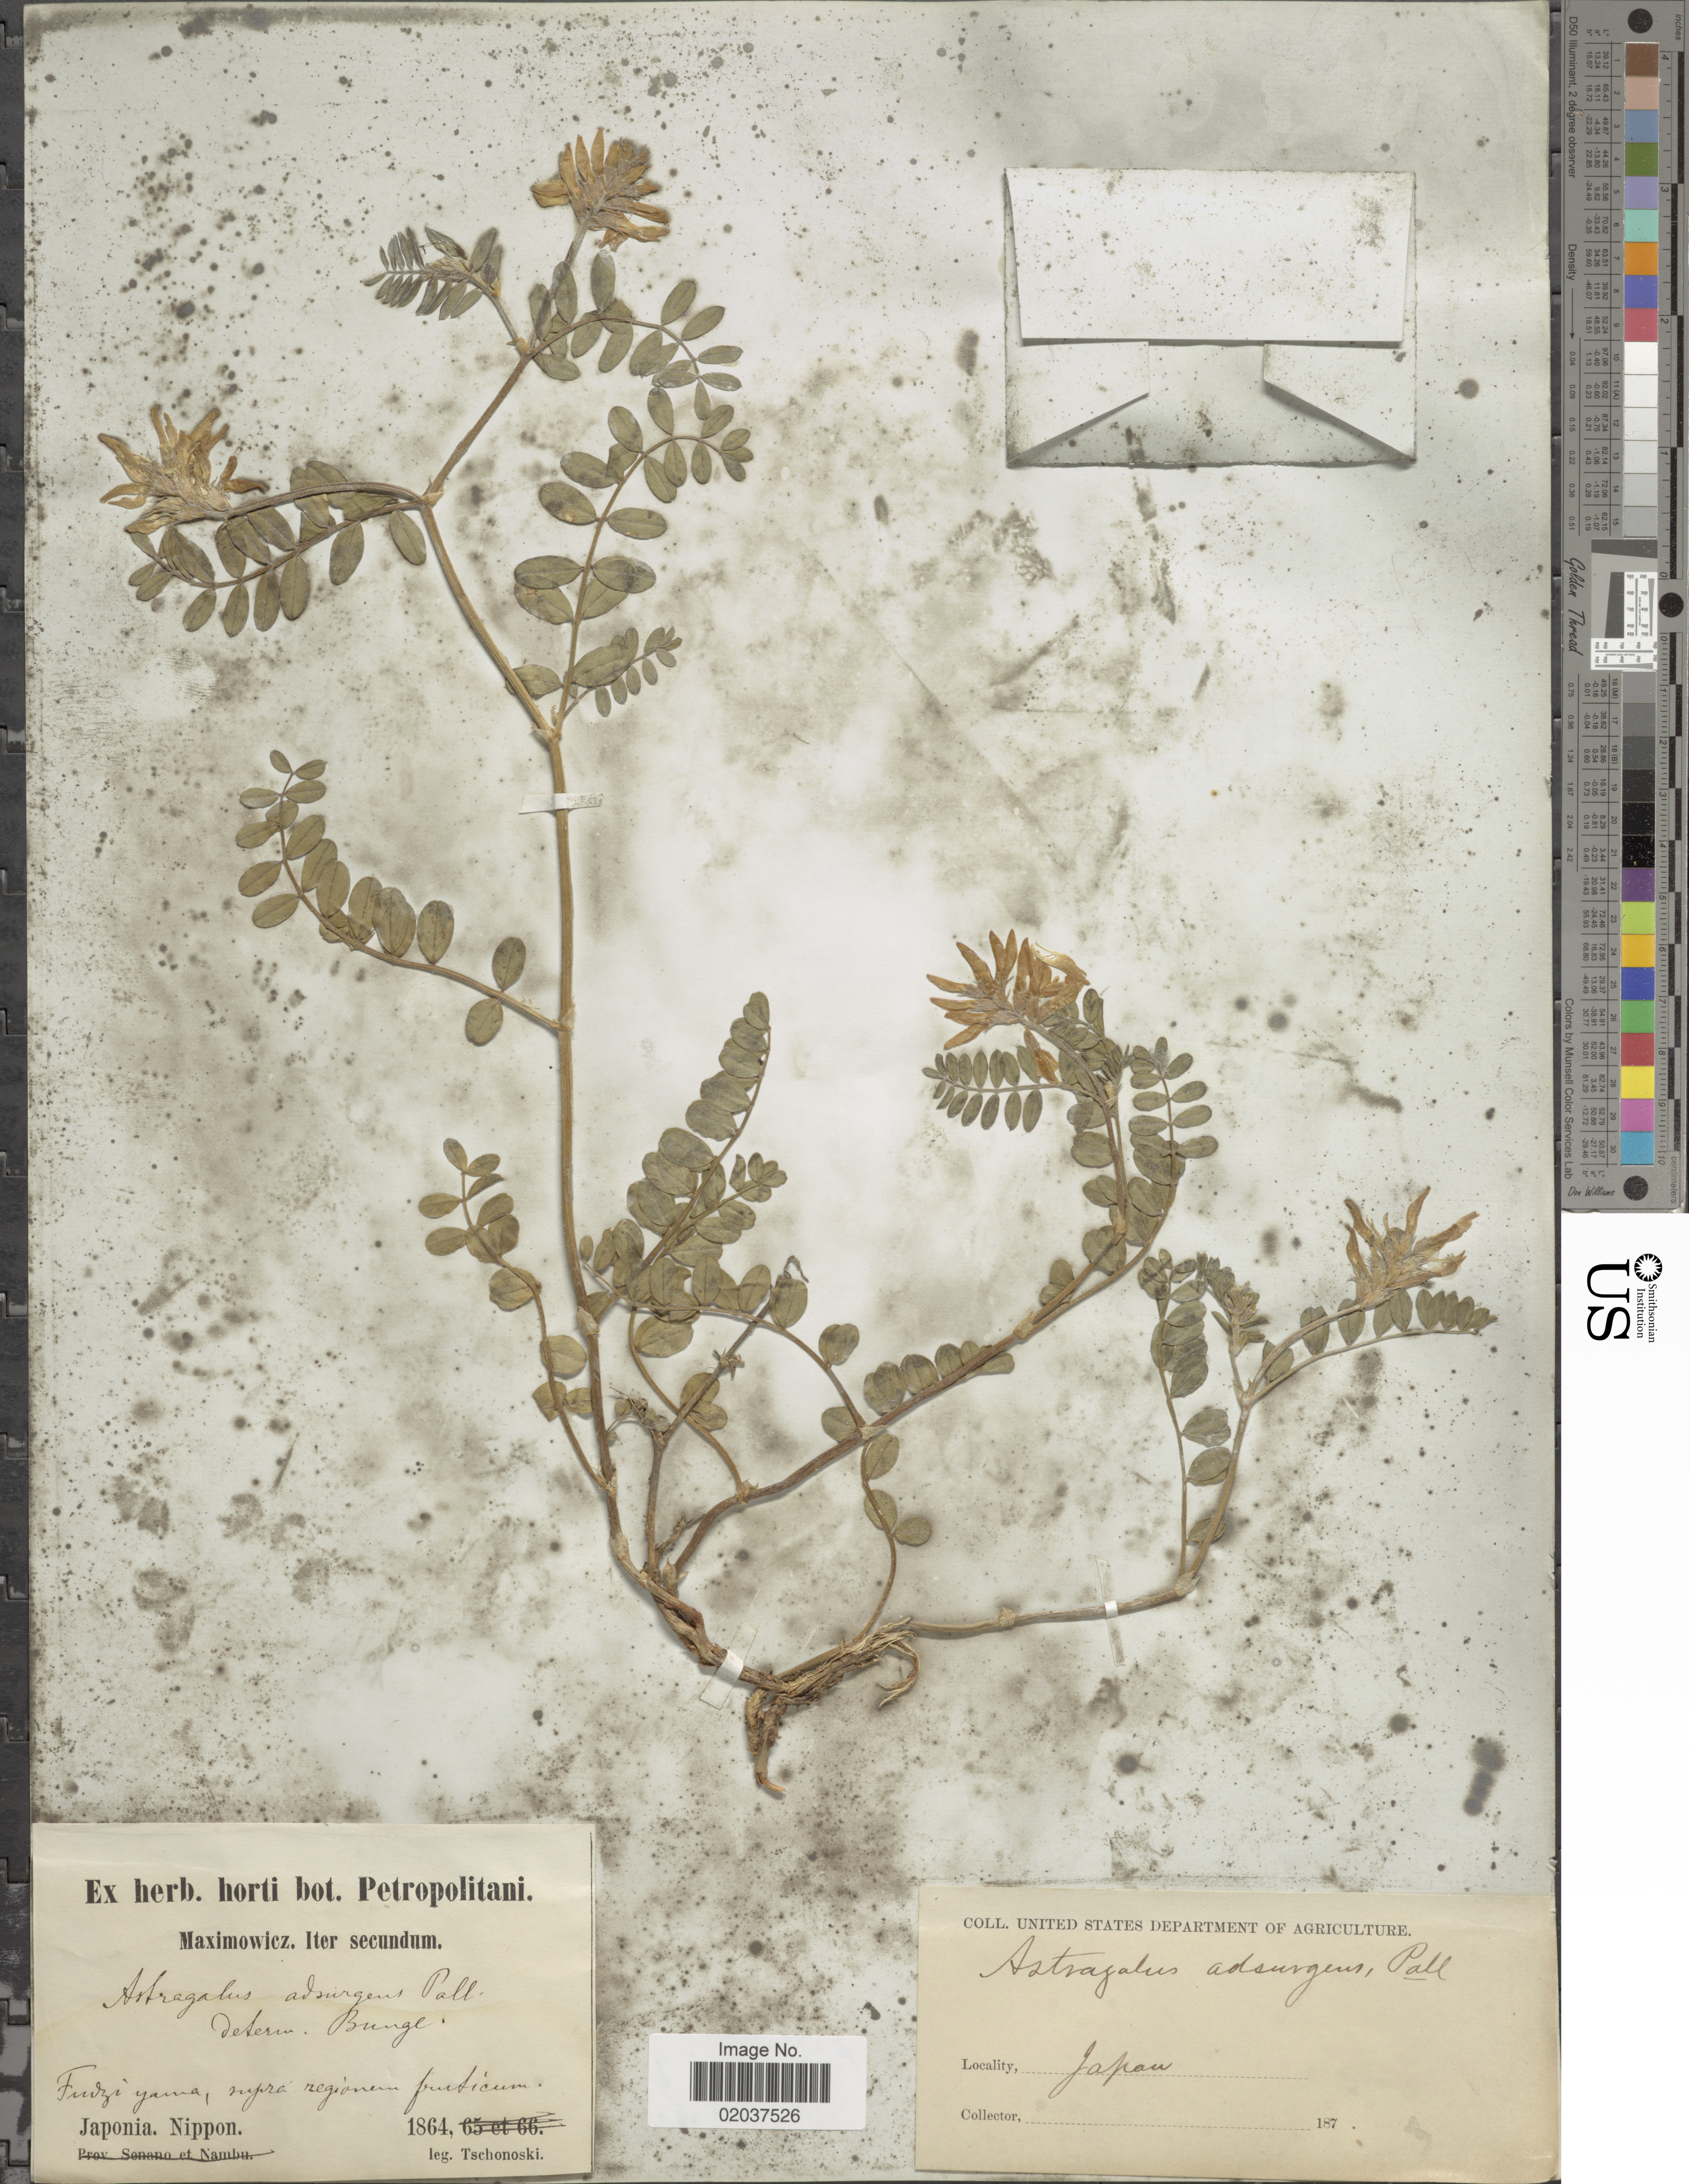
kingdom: Plantae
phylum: Tracheophyta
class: Magnoliopsida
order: Fabales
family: Fabaceae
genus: Astragalus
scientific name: Astragalus adsurgens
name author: Pall.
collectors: -. Tschonoski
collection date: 1864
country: Japan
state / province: Sizuoka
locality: Fudzi yama, Japonia Nippon